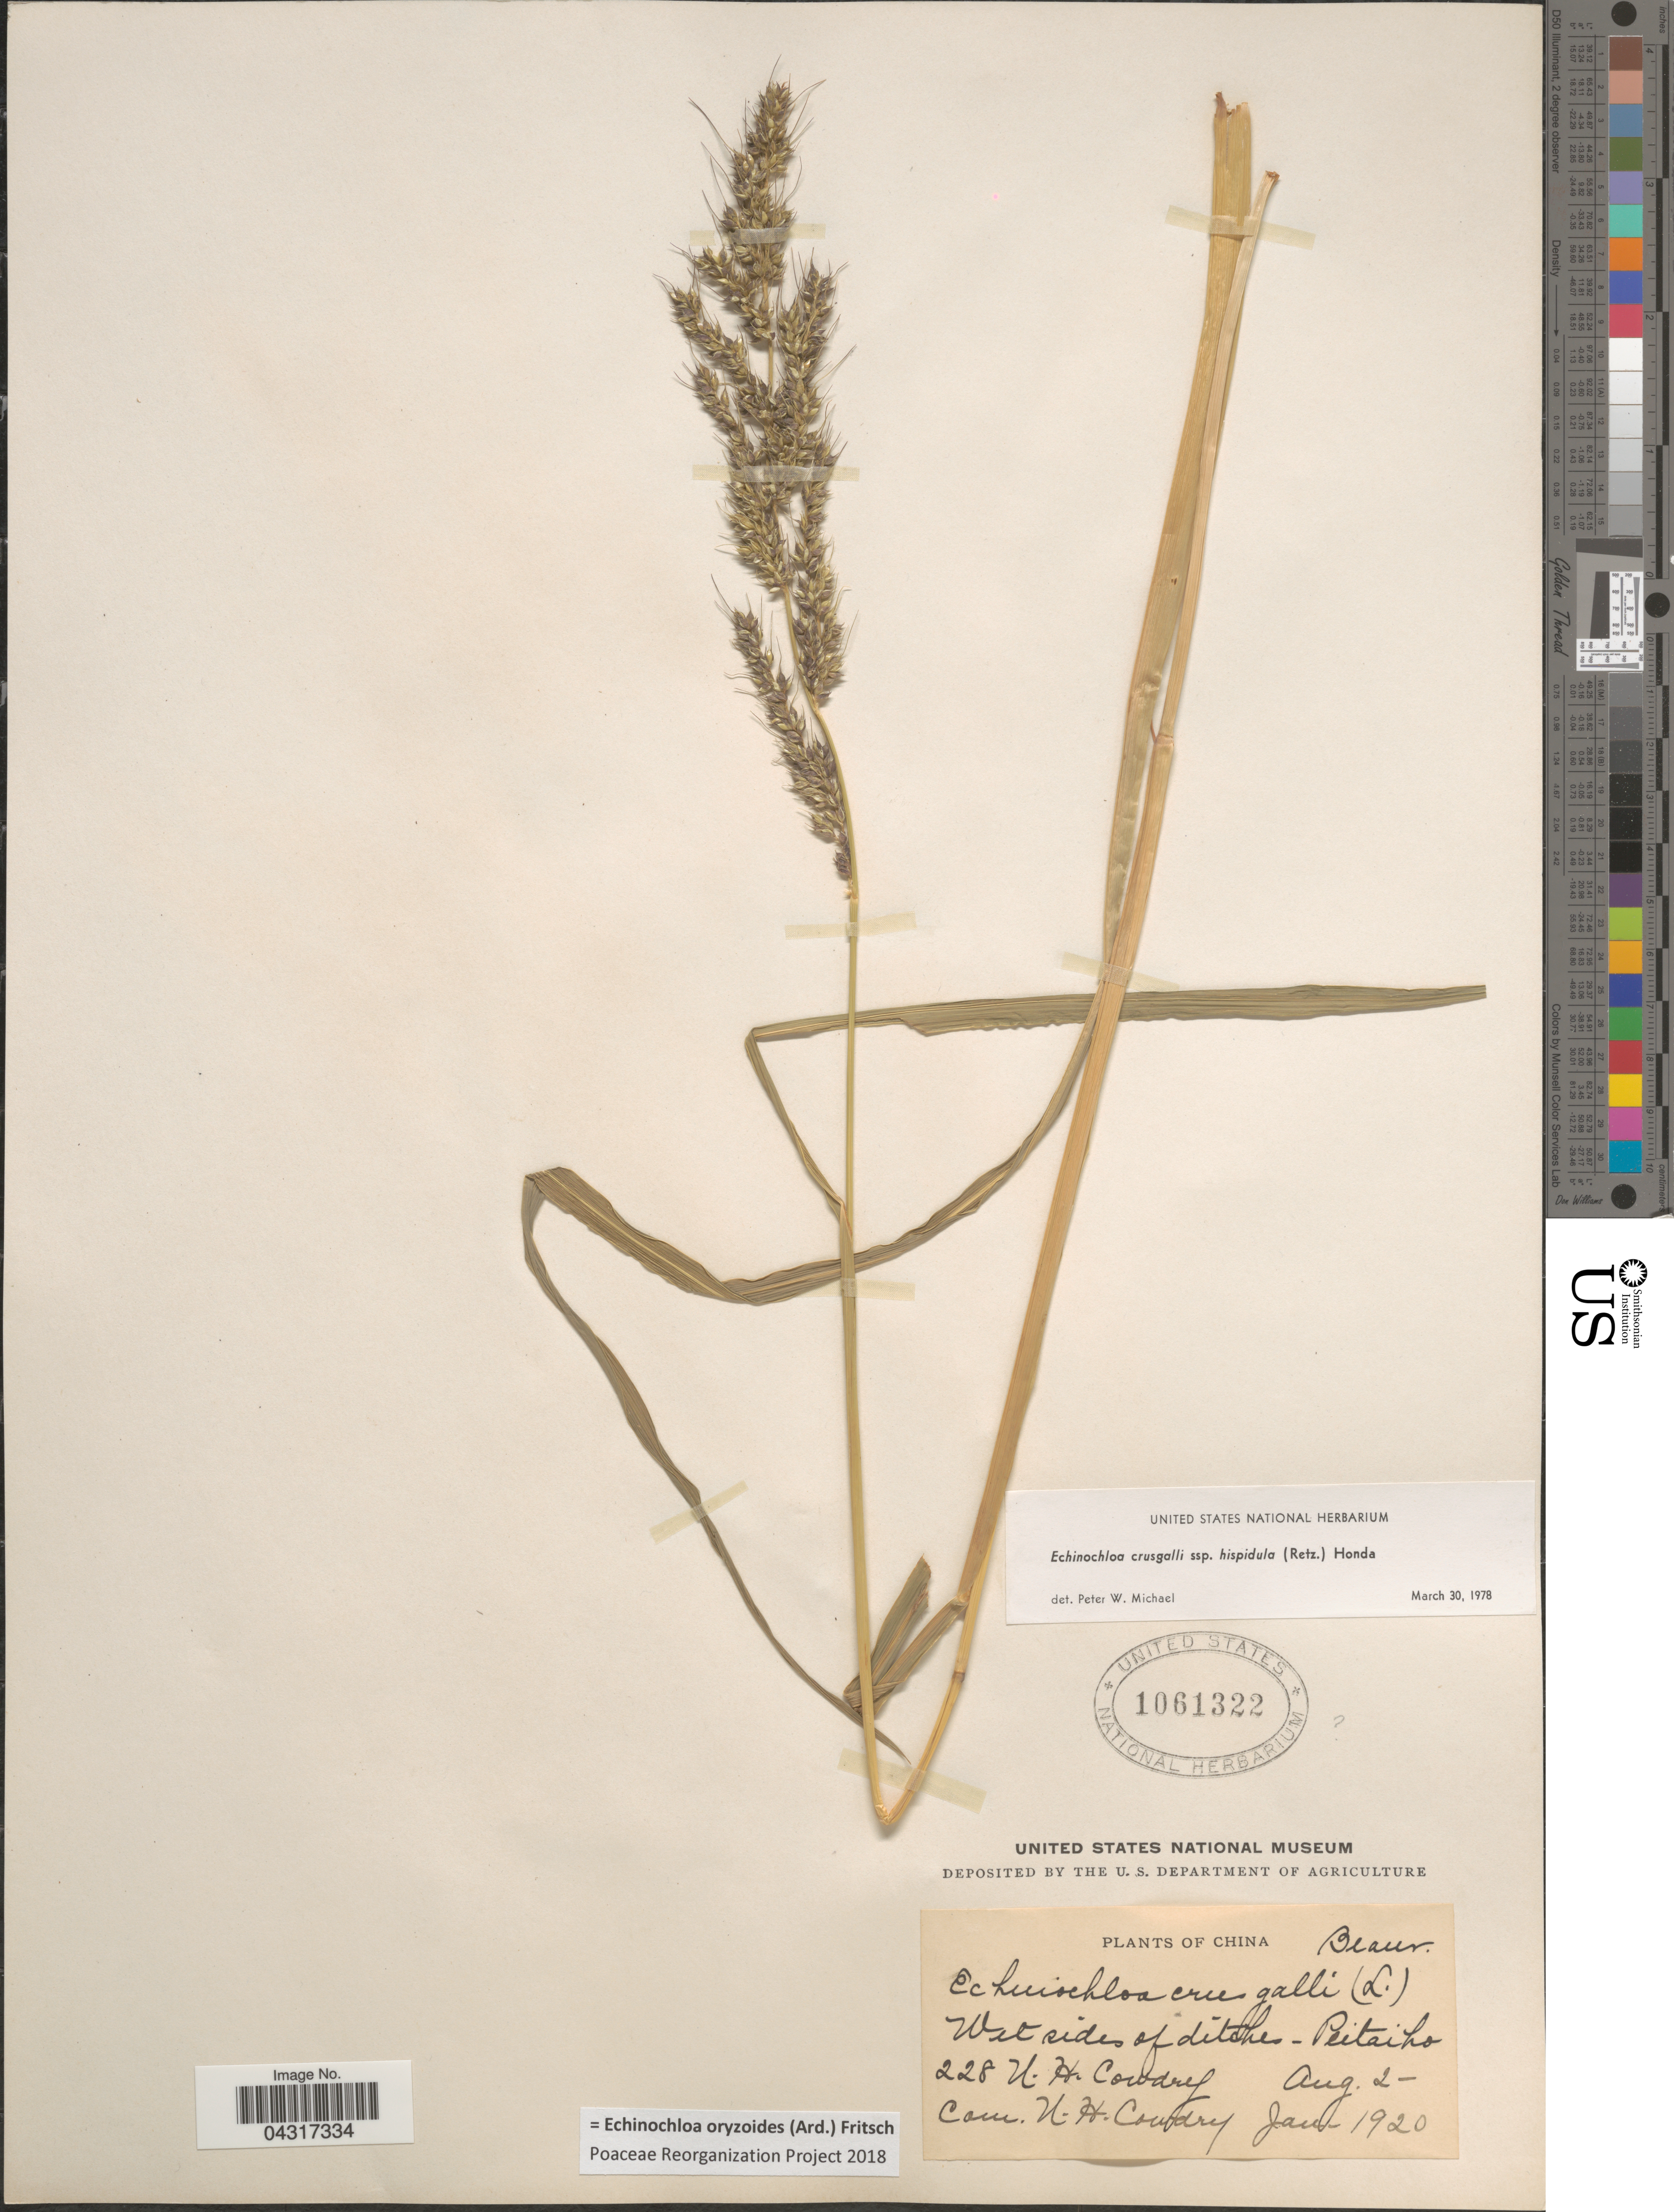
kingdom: Plantae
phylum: Tracheophyta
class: Liliopsida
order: Poales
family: Poaceae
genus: Echinochloa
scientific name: Echinochloa oryzoides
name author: (Ard.) Fritsch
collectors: N. H. Cowdry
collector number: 228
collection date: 1920-08-02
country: China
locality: Wet sides of ditches - Peitaiho.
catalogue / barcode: US 1061322